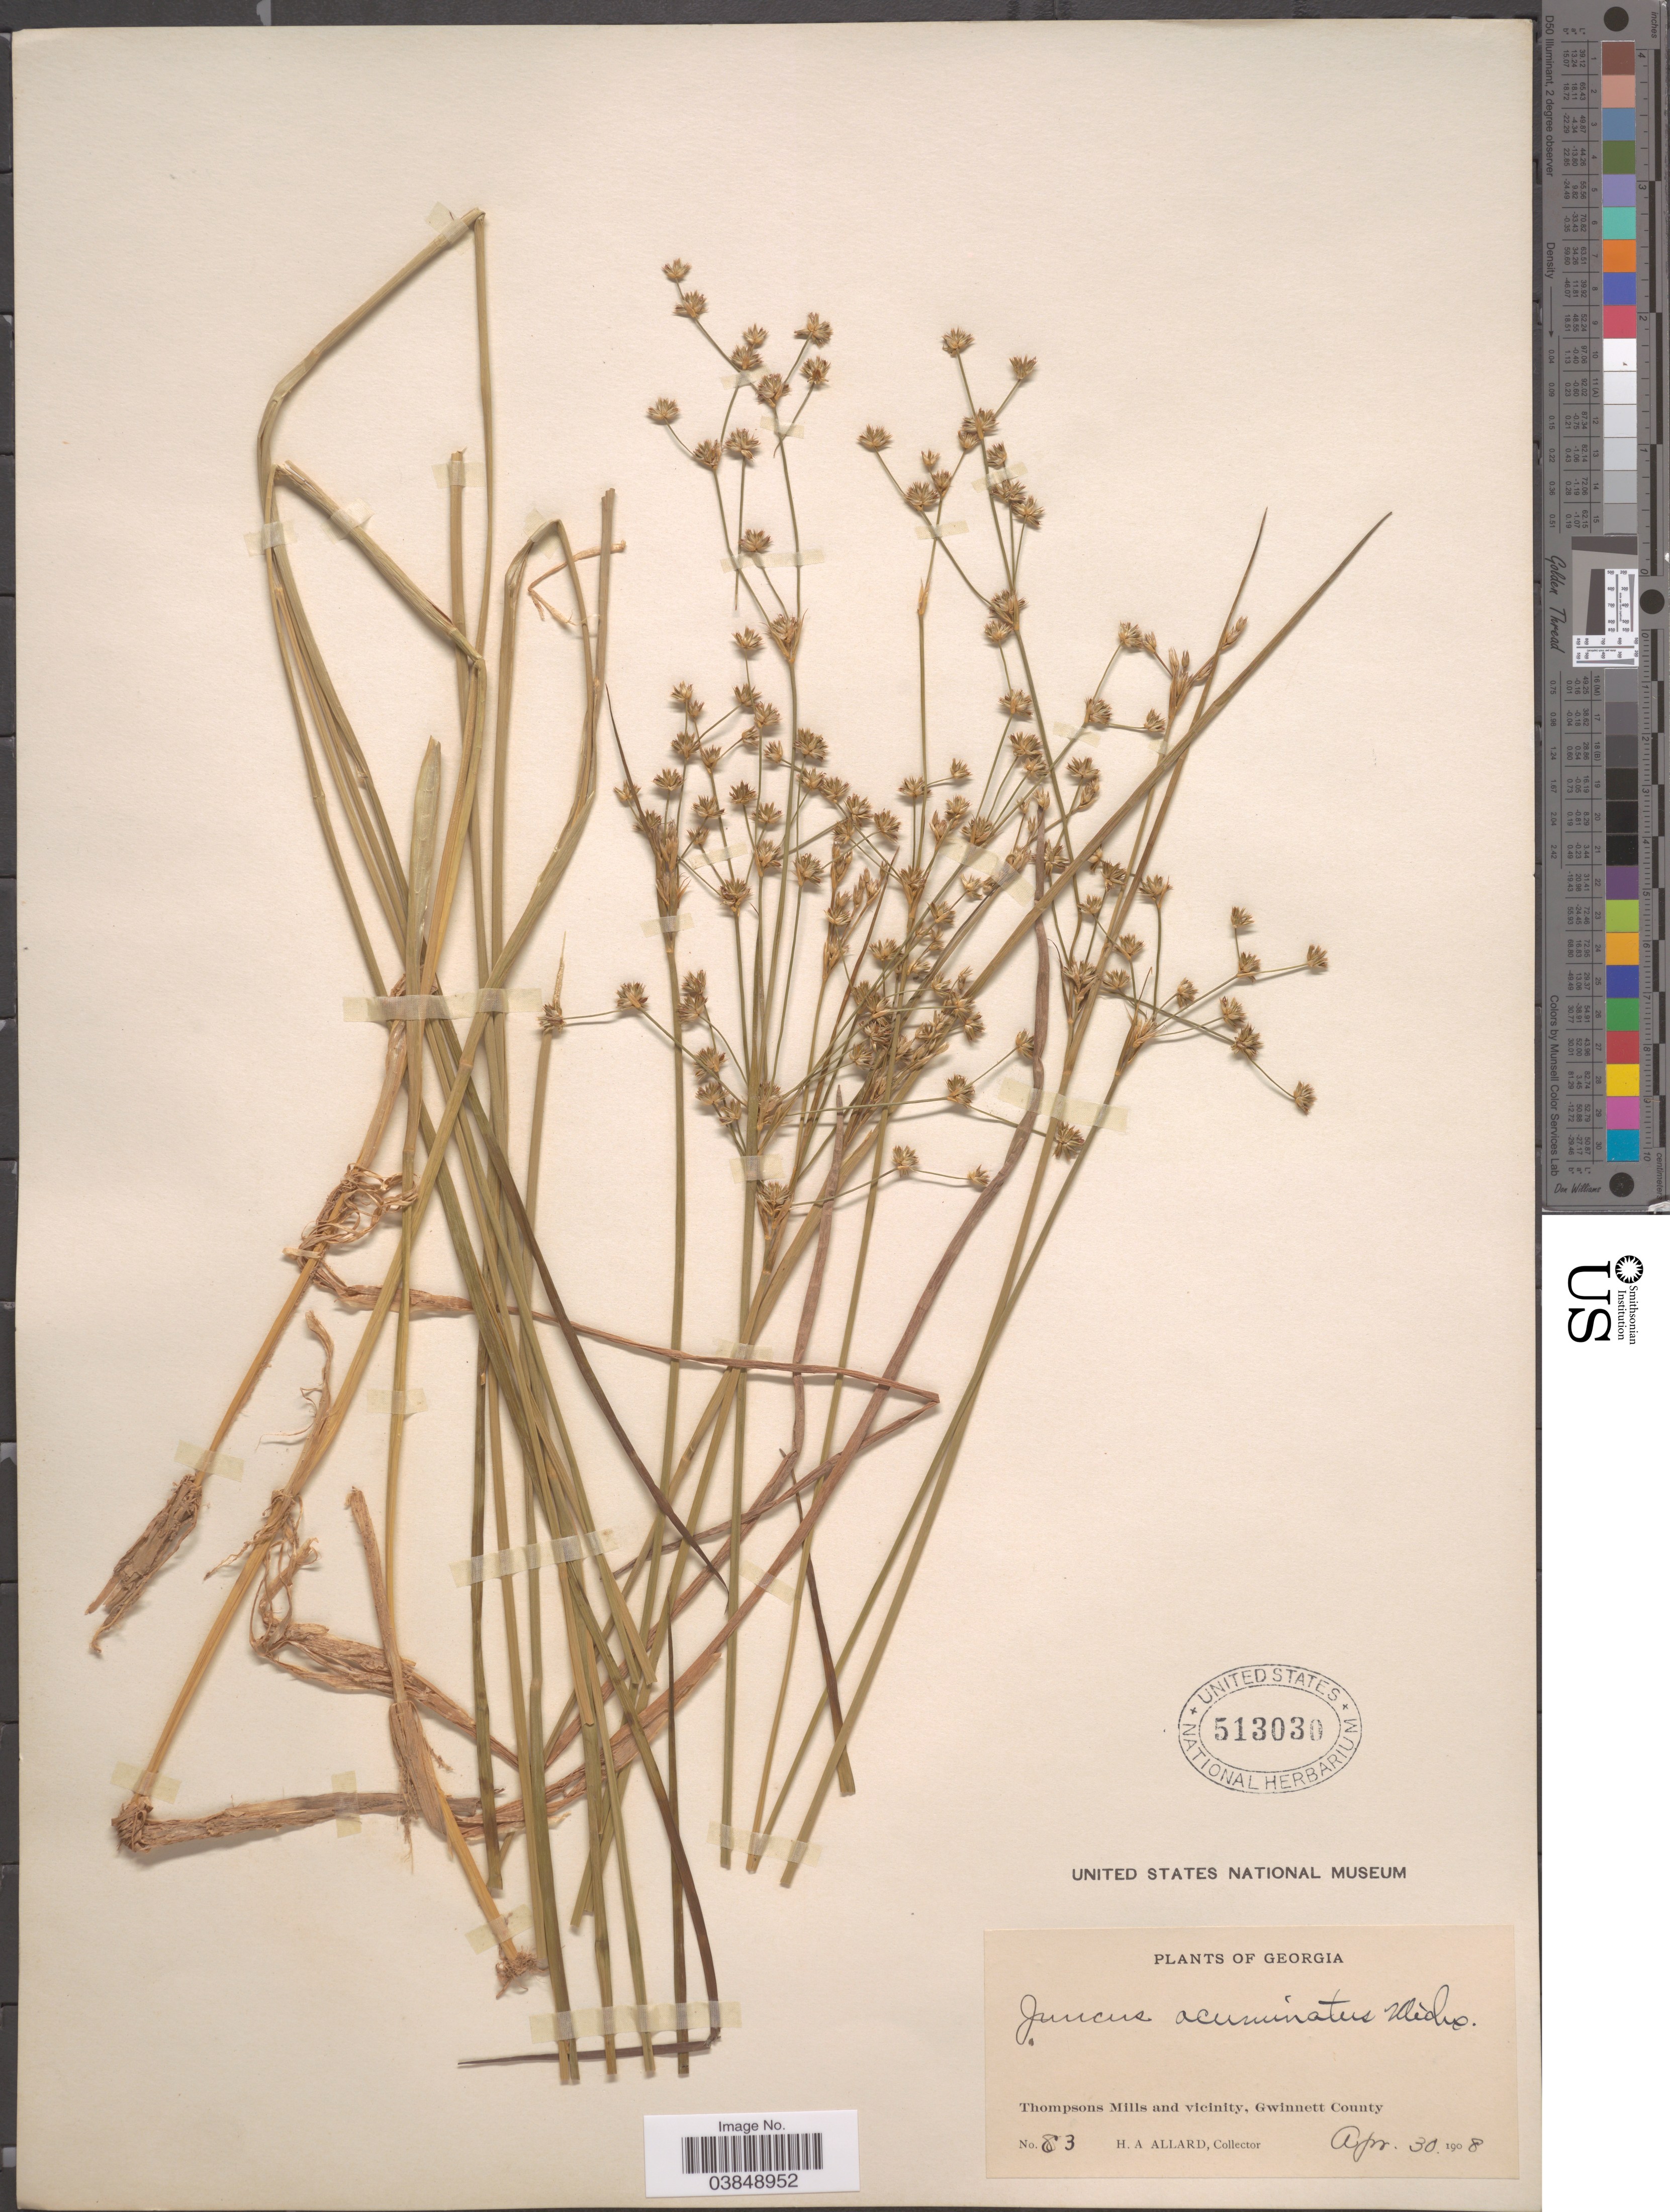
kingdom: Plantae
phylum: Tracheophyta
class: Liliopsida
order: Poales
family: Juncaceae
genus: Juncus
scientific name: Juncus acuminatus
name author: Michx.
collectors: H. A. Allard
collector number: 83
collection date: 1908-04-30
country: United States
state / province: Georgia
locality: Thompsons Mills and vicinity, Gwinnett County.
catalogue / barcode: US 513030